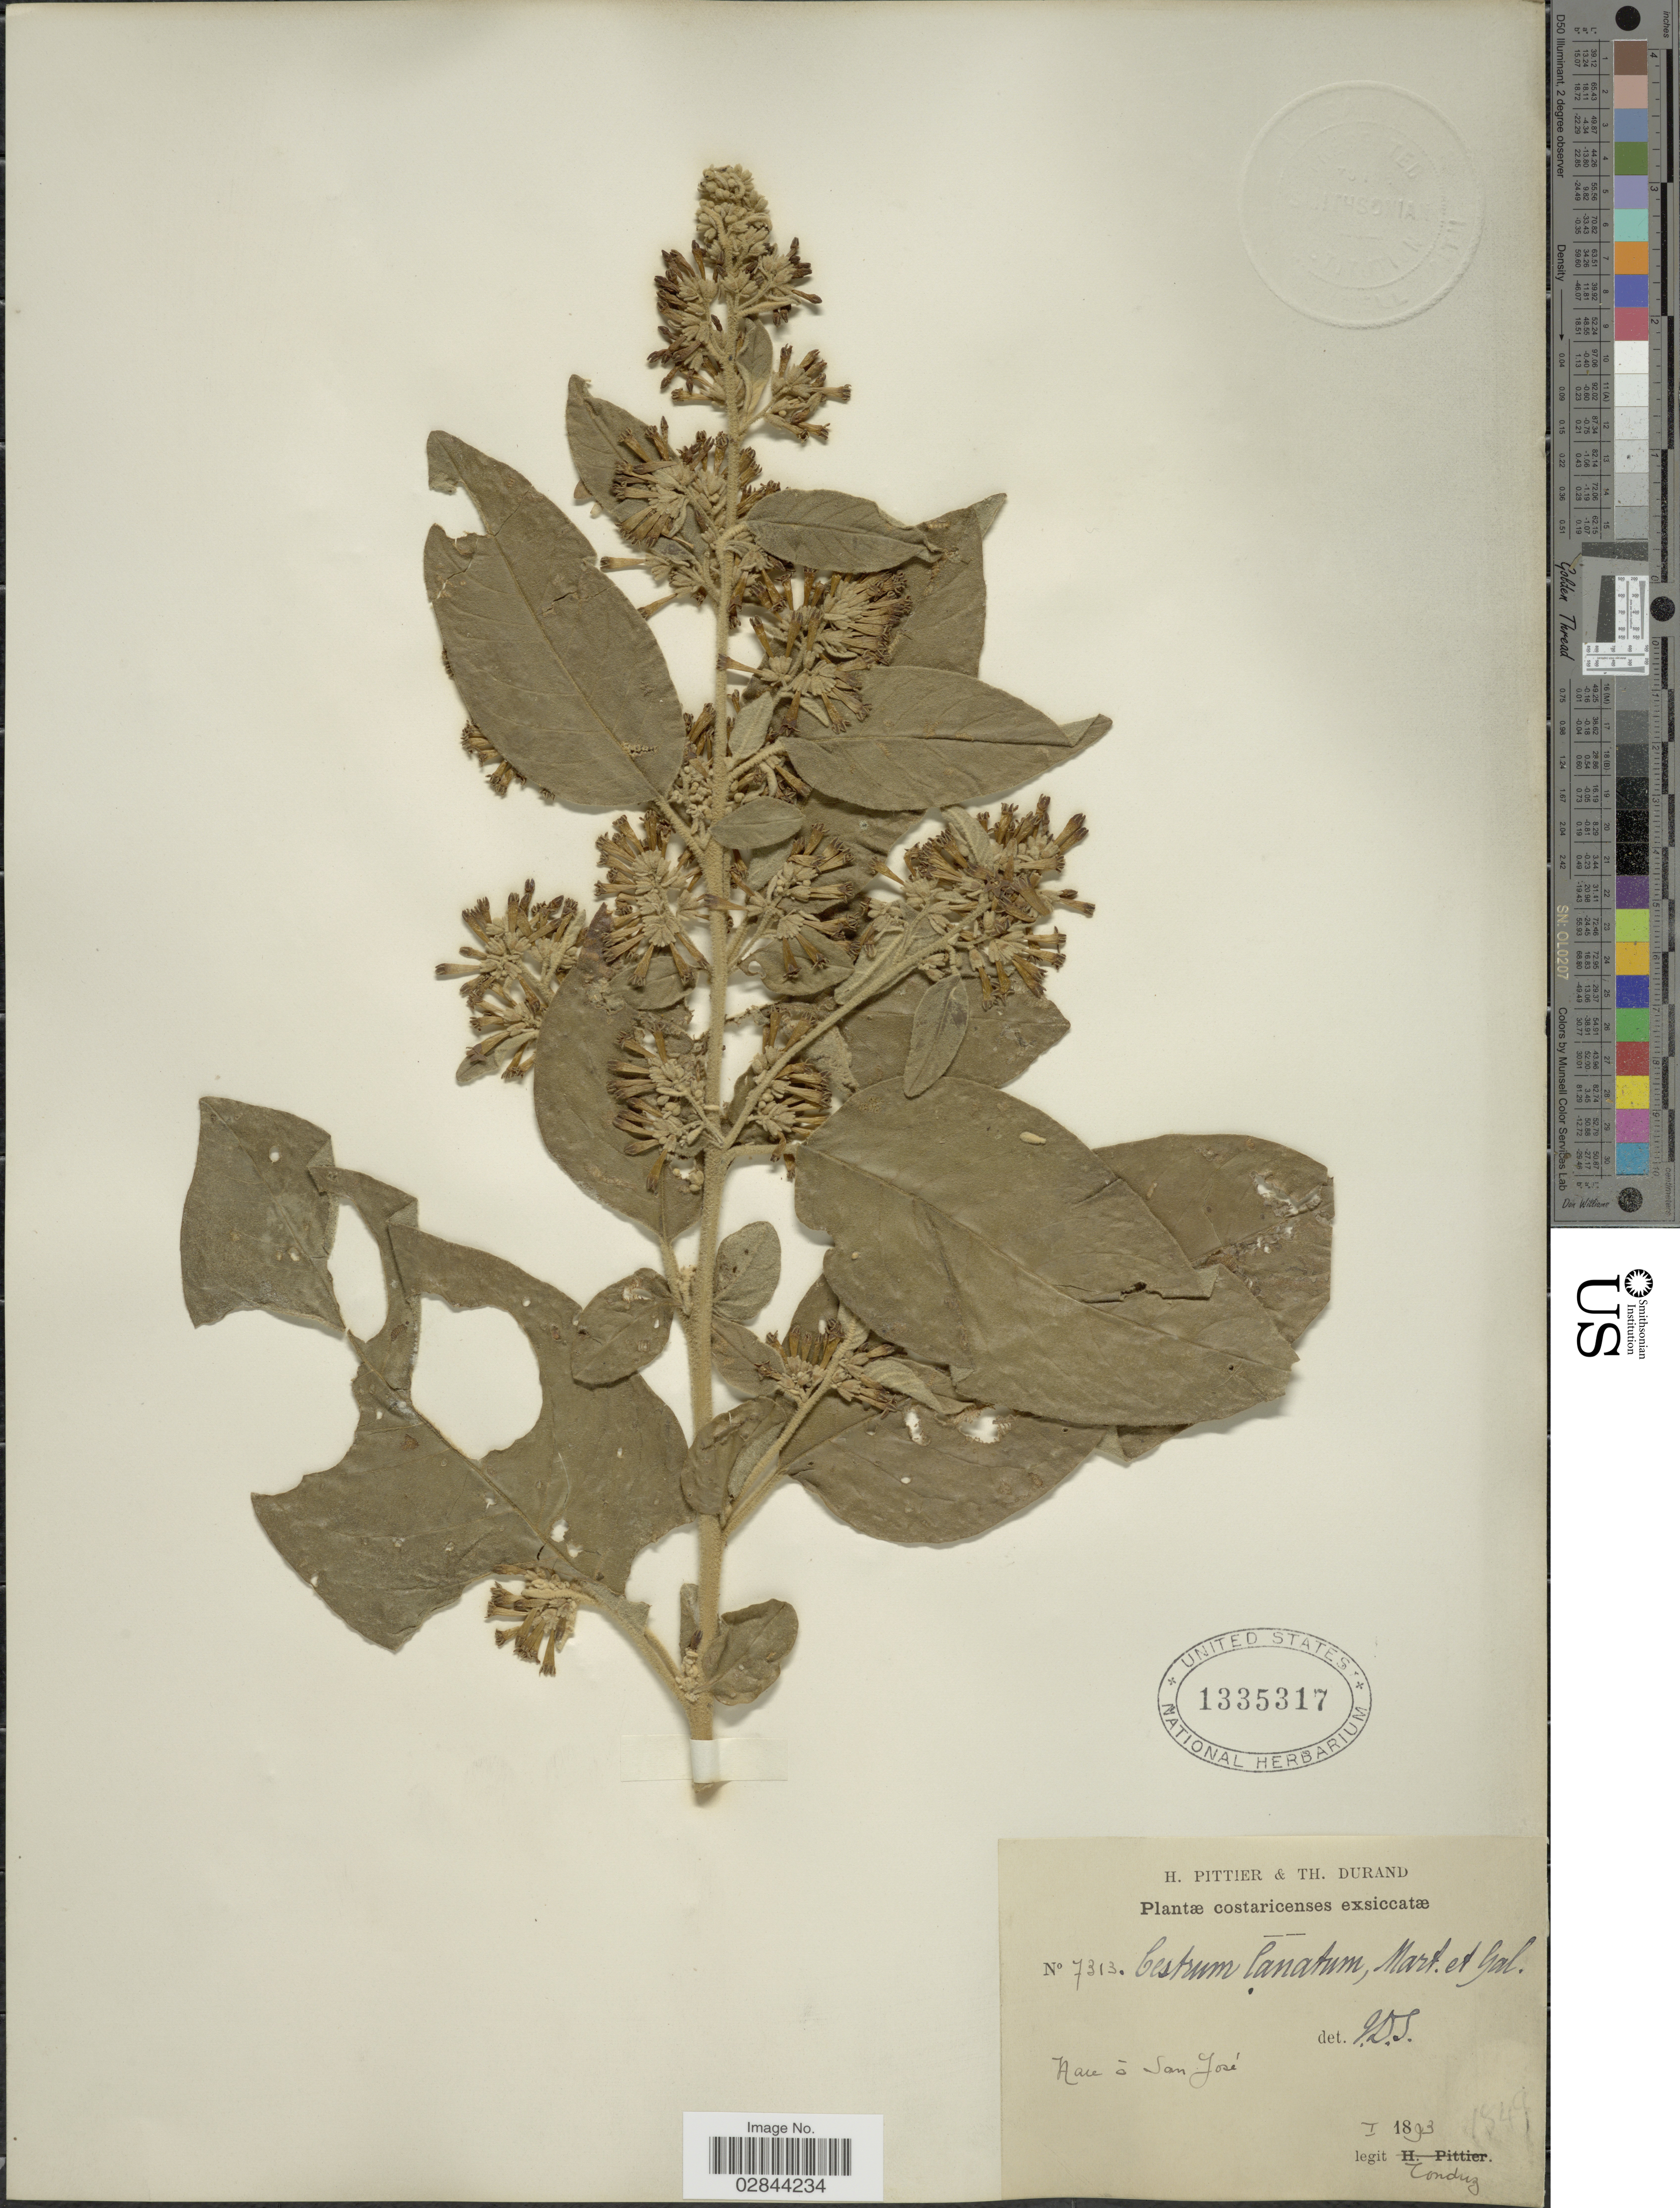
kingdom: Plantae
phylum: Tracheophyta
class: Magnoliopsida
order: Solanales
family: Solanaceae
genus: Cestrum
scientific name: Cestrum lanatum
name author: M. Martens & Galeotti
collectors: Tonduz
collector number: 7313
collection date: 1893-01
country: Costa Rica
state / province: San José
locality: Aace á San José.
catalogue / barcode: US 1335317